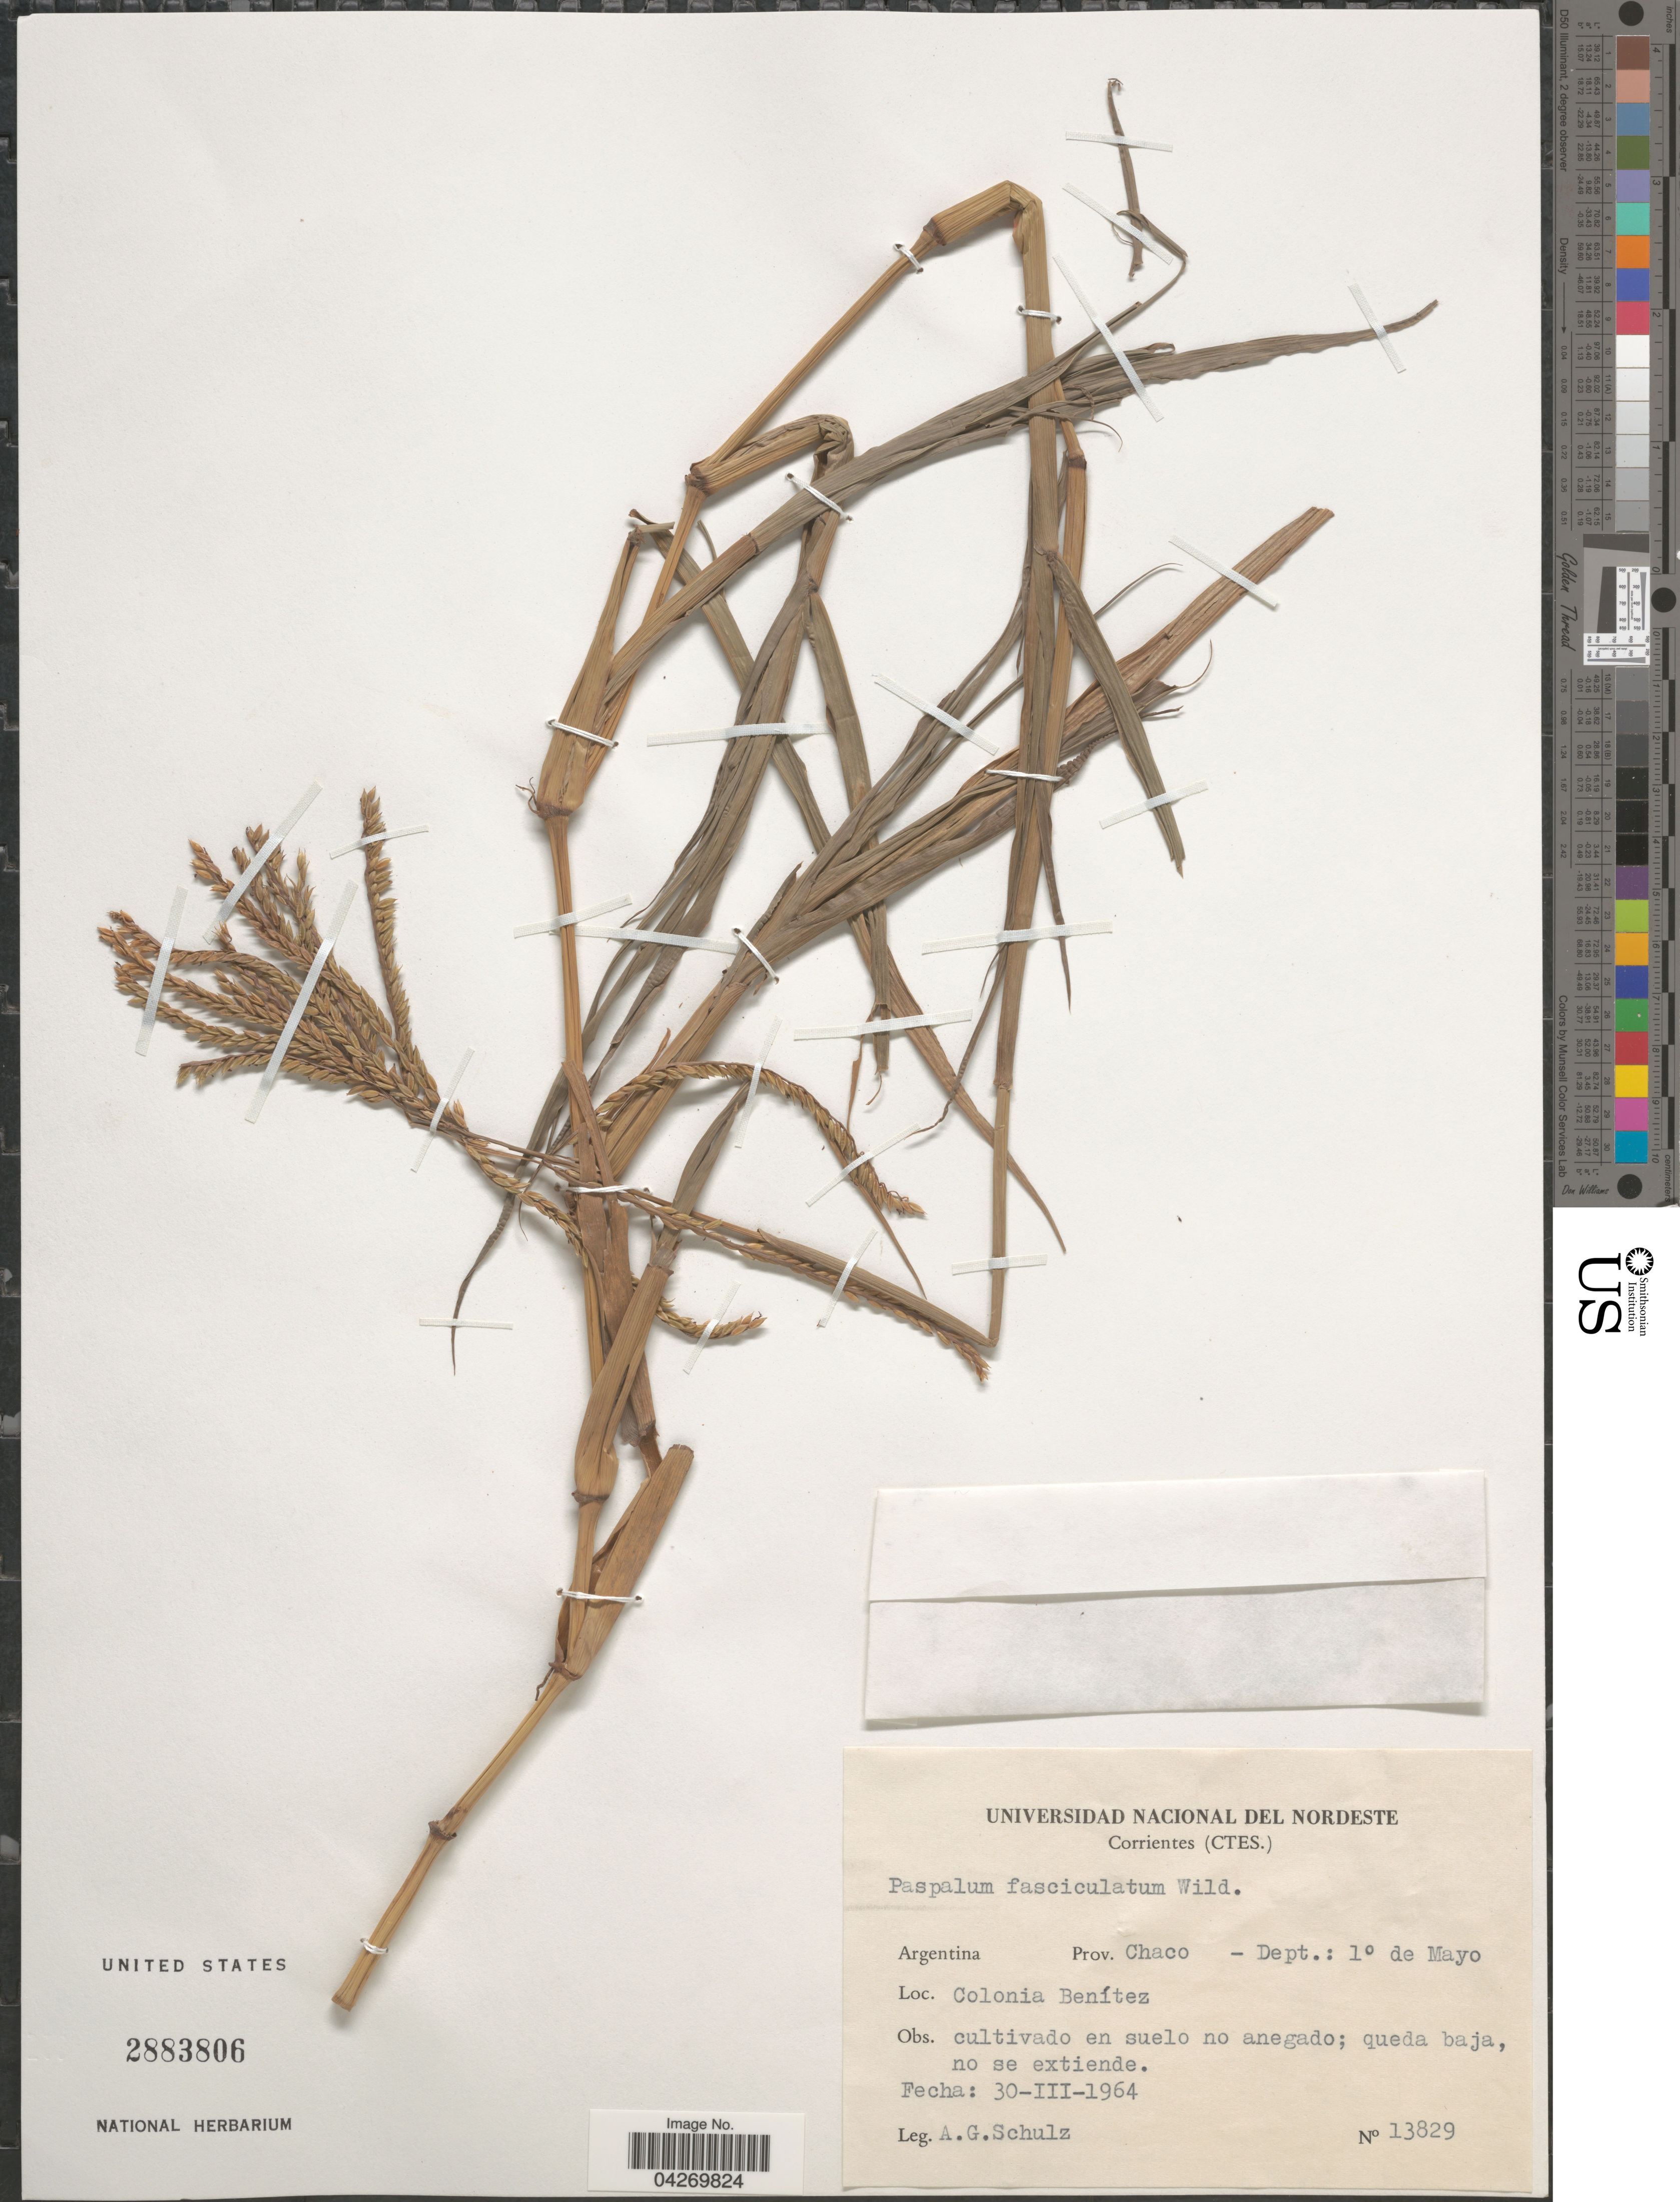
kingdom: Plantae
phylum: Tracheophyta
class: Liliopsida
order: Poales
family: Poaceae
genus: Paspalum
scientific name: Paspalum falcatum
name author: Nees ex Steud.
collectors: A. G. Schulz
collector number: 13829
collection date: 1964-03-30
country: Argentina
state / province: Chaco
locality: Prov. Chaco - Dept. 1° Mayo. Colonia Benítez.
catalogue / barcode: US 2883806